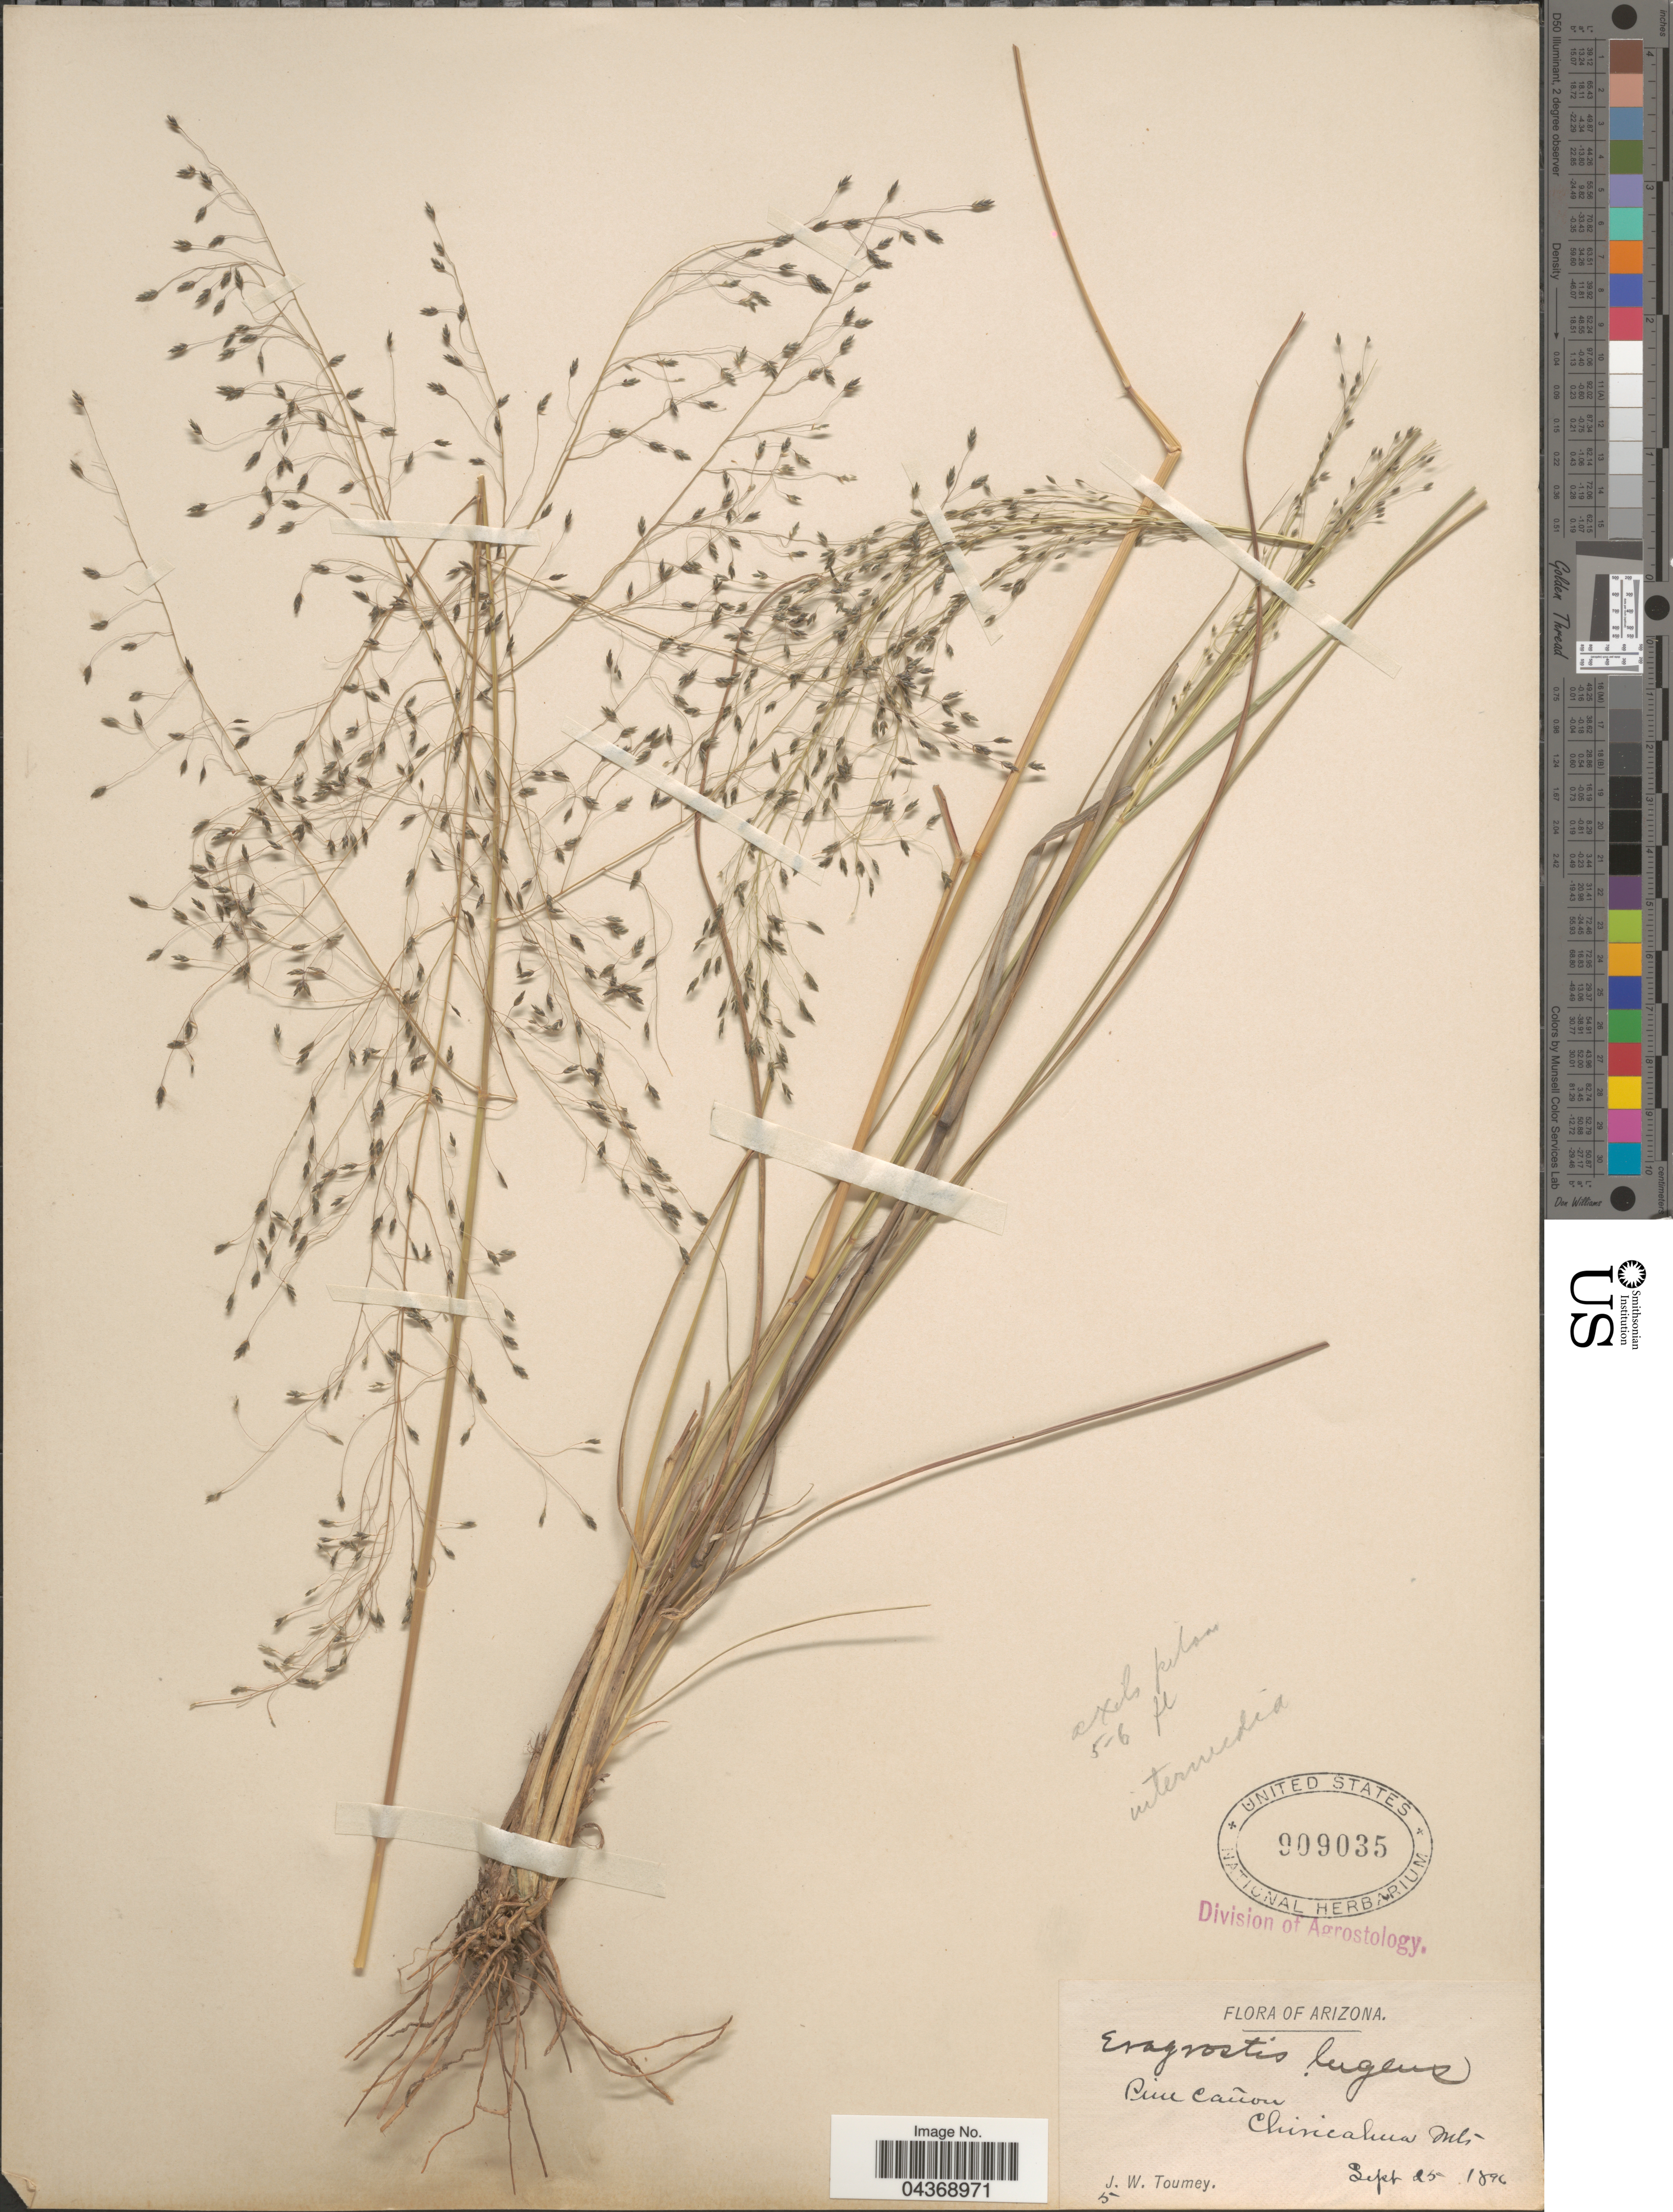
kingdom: Plantae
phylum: Tracheophyta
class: Liliopsida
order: Poales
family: Poaceae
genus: Eragrostis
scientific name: Eragrostis intermedia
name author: Hitchc.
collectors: J. W. Toumey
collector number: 5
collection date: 1896-09-25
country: United States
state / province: Arizona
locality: Pine Cañon. Chiricahua Mts.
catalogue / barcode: US 909035